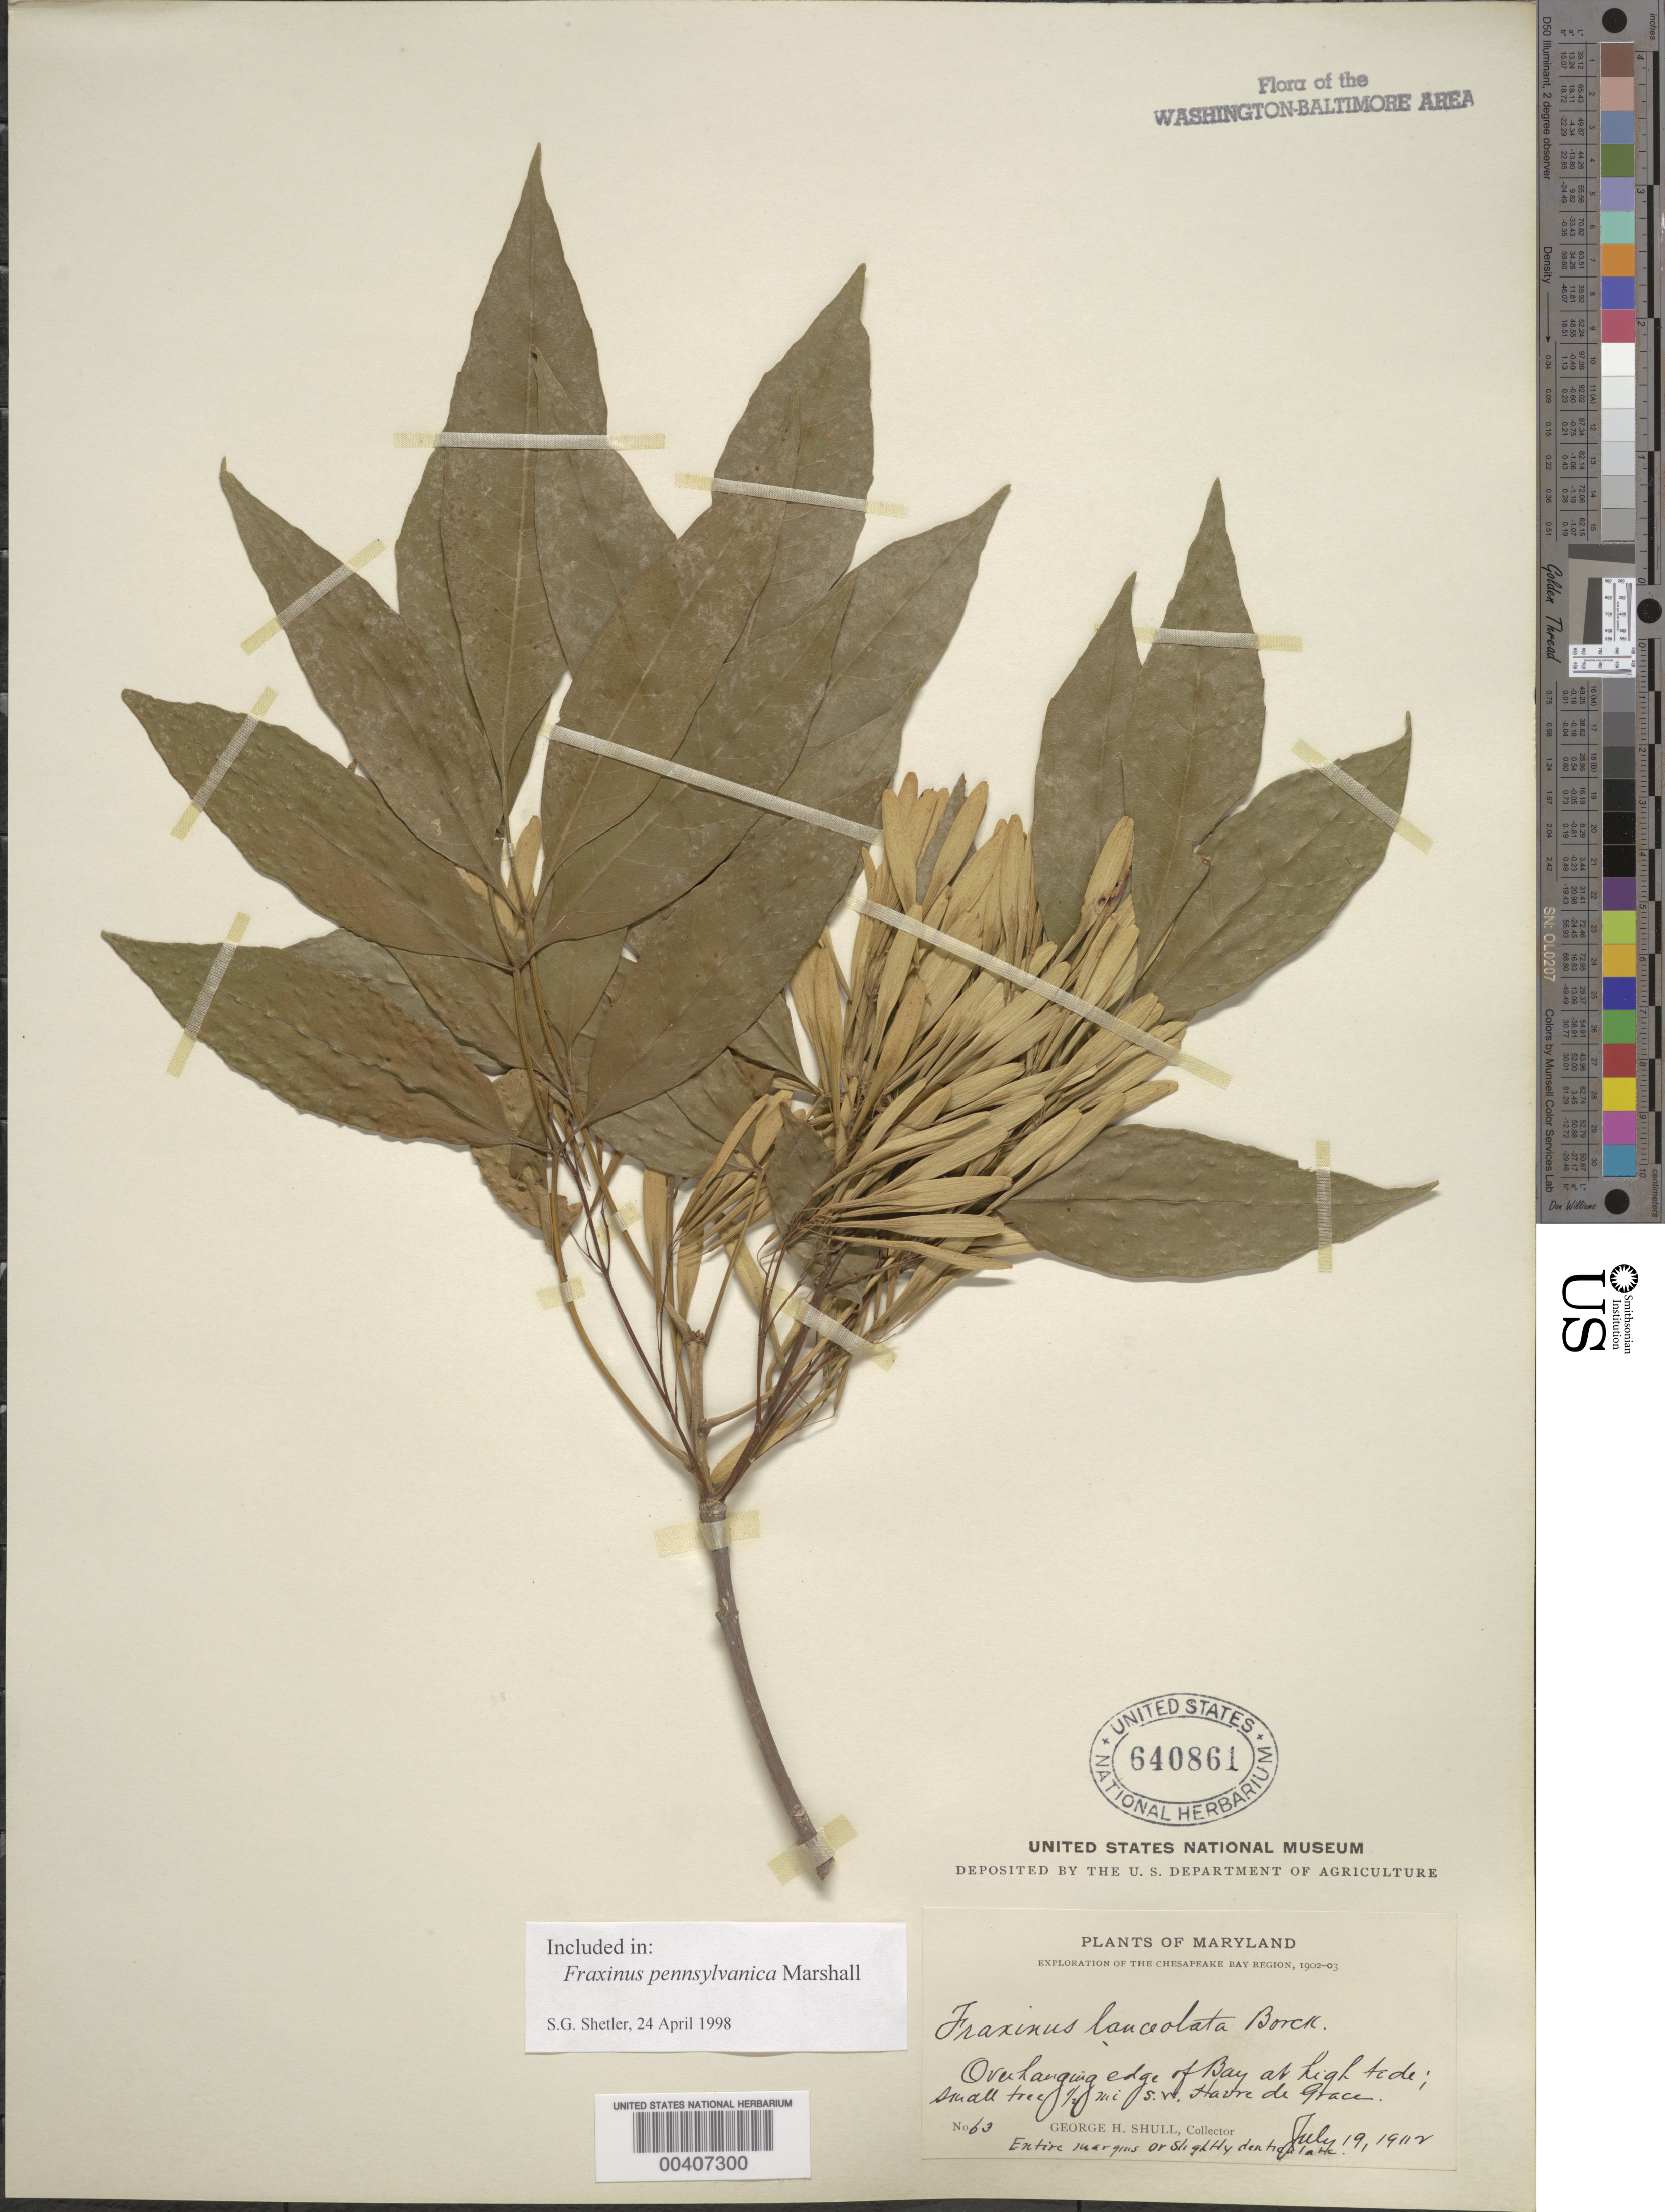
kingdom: Plantae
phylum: Tracheophyta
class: Magnoliopsida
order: Lamiales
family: Oleaceae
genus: Fraxinus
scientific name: Fraxinus pennsylvanica var. subintegerrima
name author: Marshall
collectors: G. H. Shull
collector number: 63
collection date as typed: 19 Jul 1902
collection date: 1902-07-19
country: United States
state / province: Maryland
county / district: Harford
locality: Near Havre De Grace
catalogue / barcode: US 640861